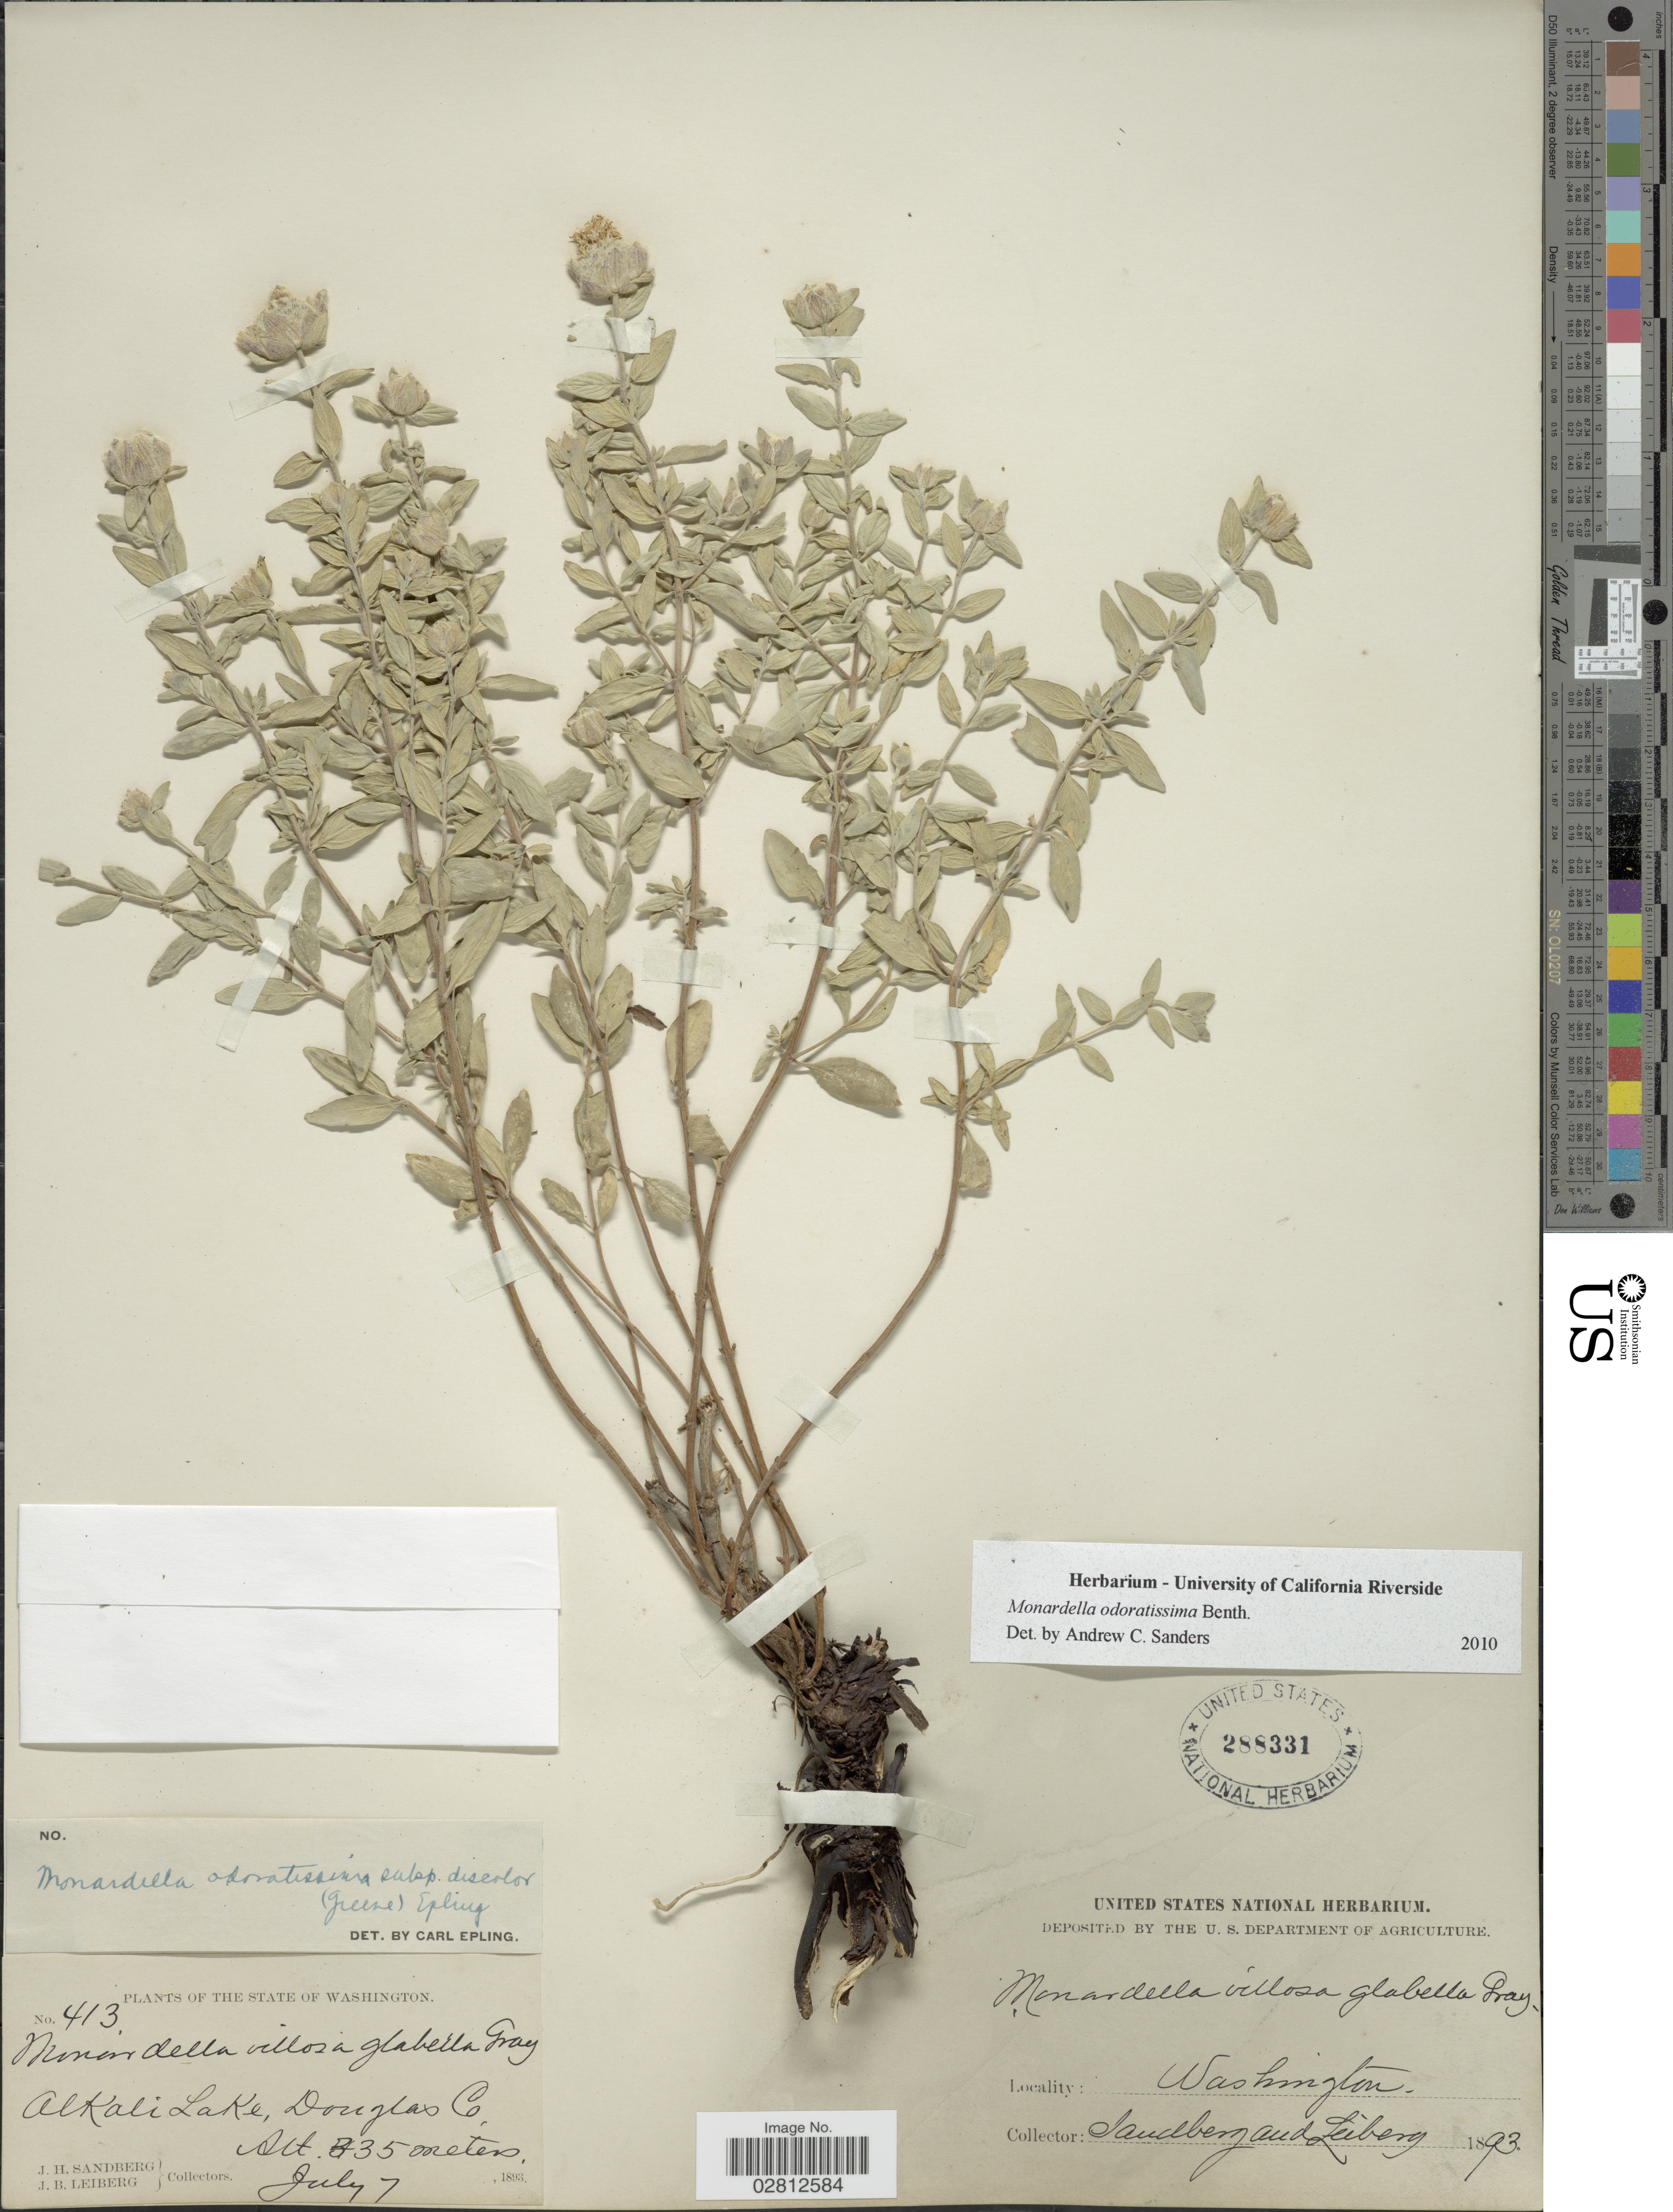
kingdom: Plantae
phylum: Tracheophyta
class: Magnoliopsida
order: Lamiales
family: Lamiaceae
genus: Monardella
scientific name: Monardella odoratissima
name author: Benth.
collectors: J. H. Sandberg & J. B. Leiberg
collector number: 413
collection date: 1893-07-07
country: United States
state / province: Washington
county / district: Douglas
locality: Alkali Lake, Douglas Co.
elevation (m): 335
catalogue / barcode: US 288331